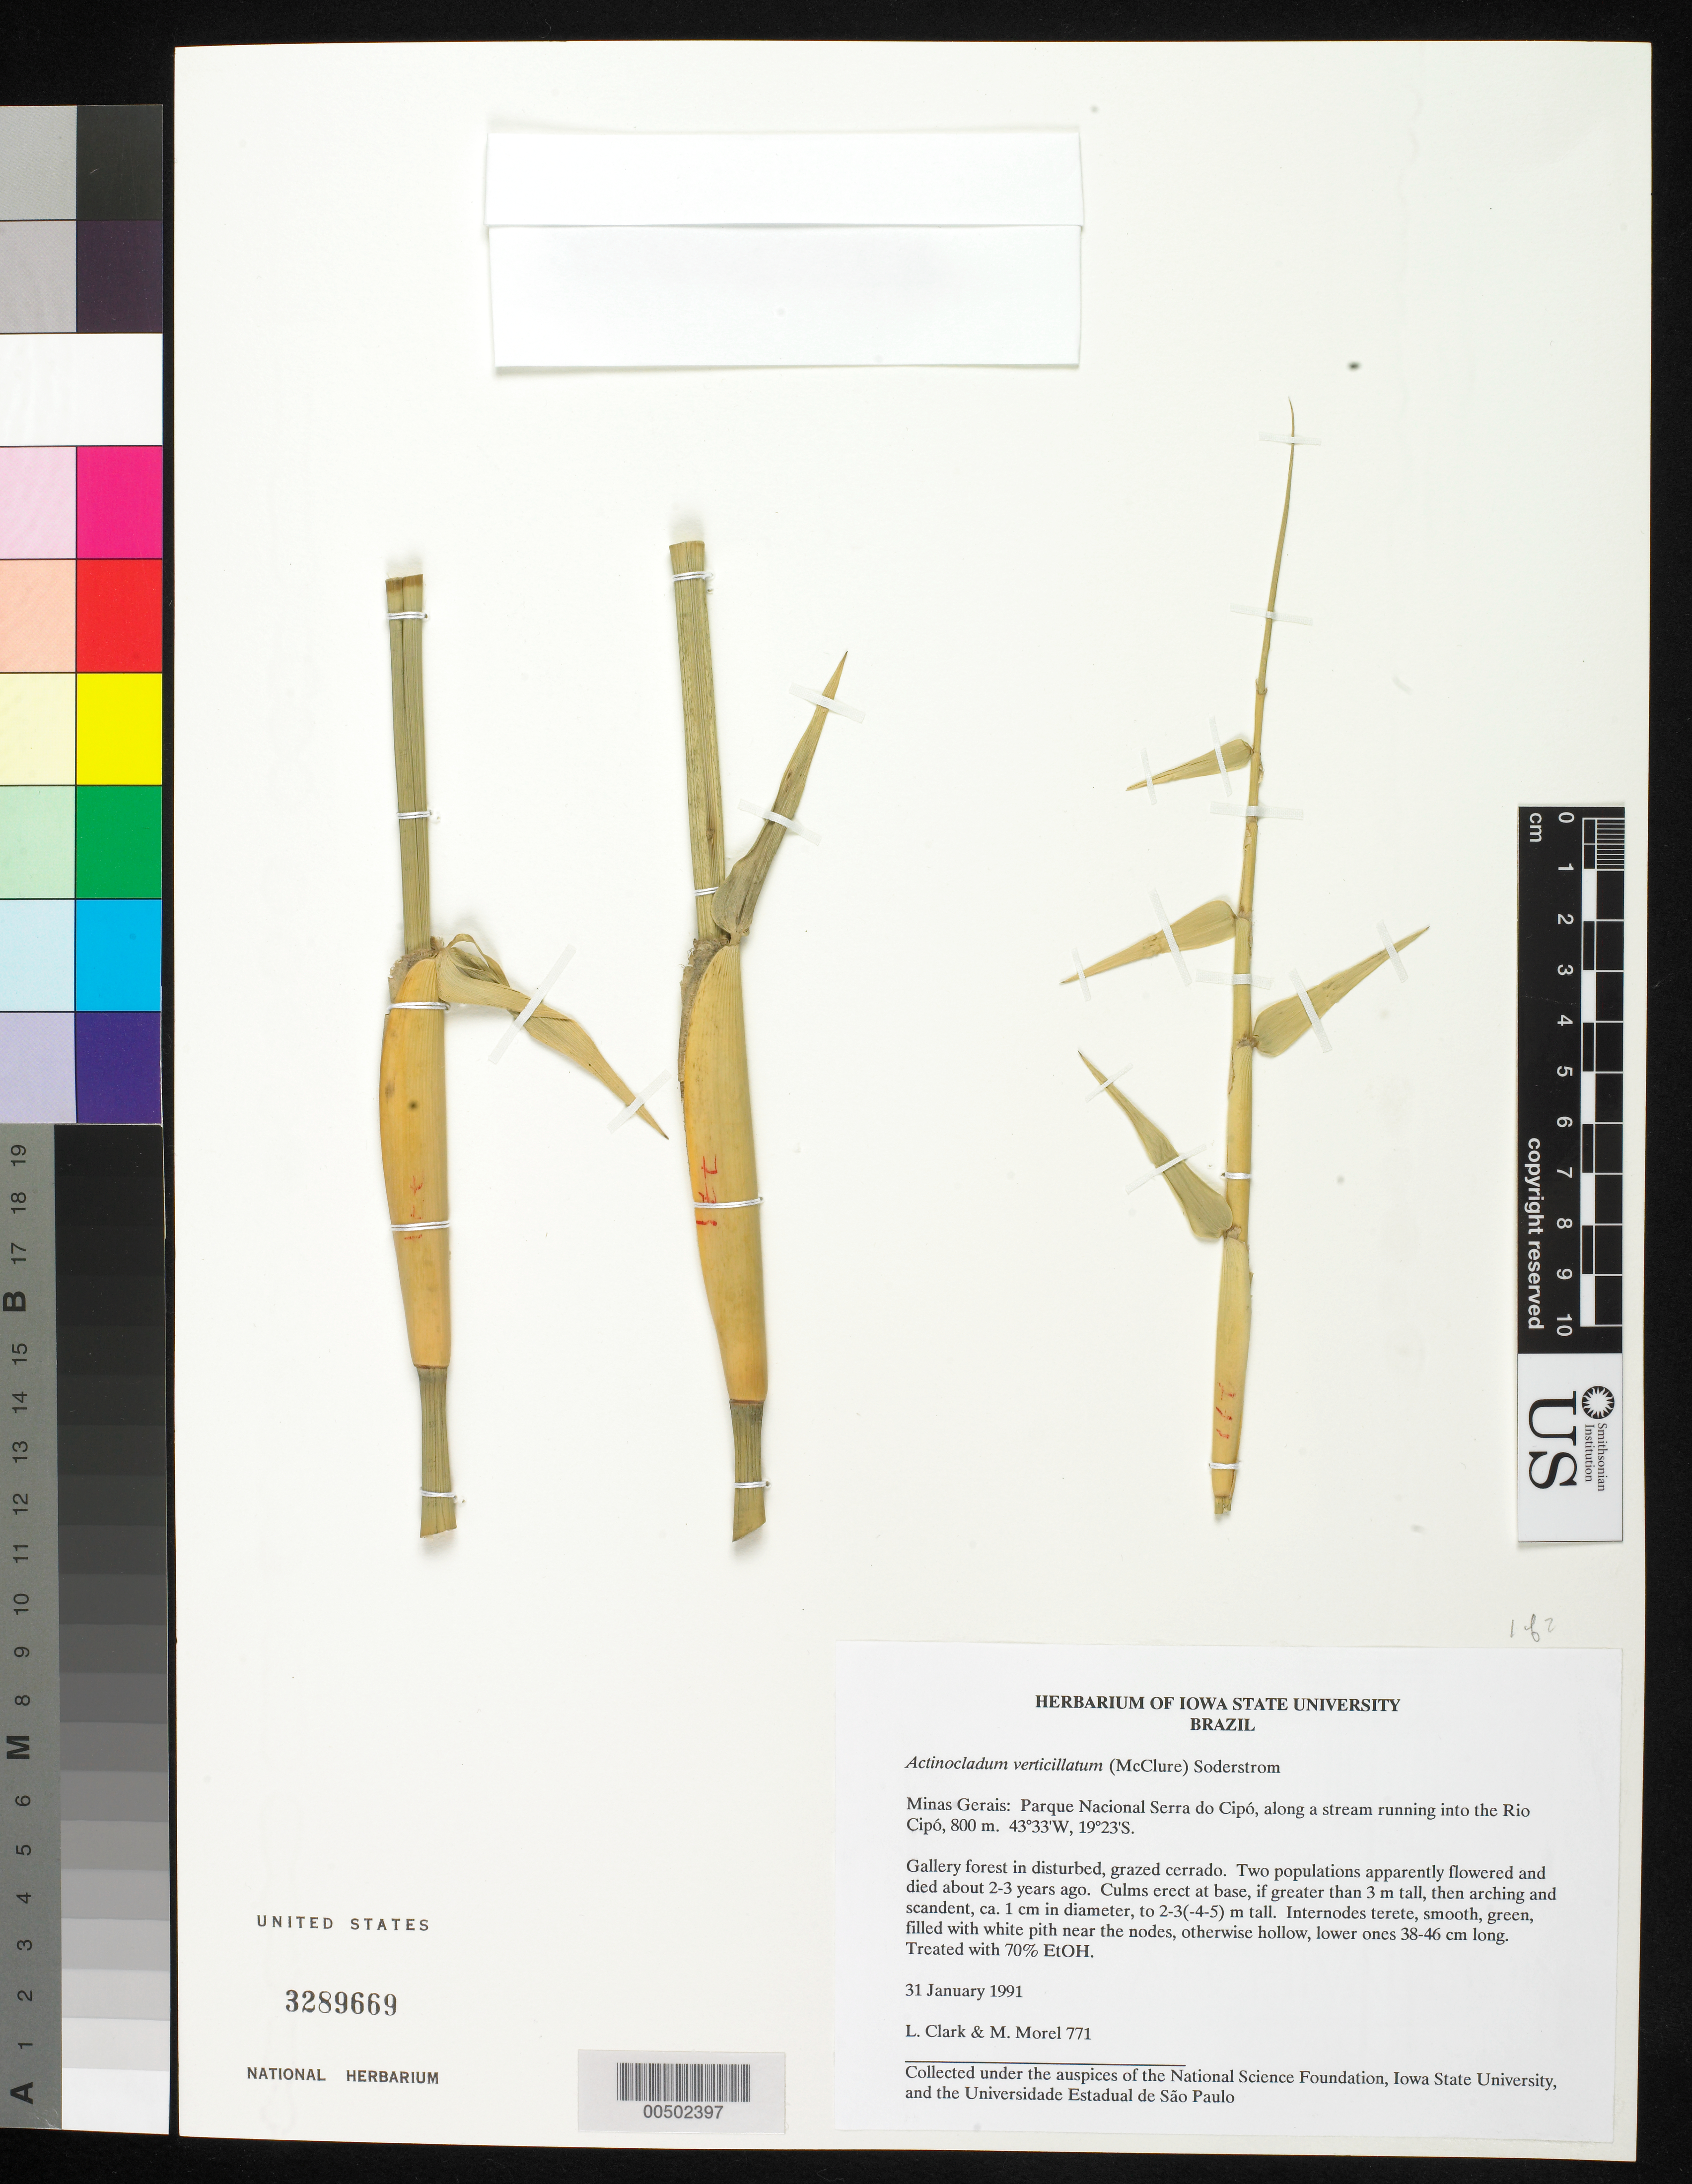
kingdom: Plantae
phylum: Tracheophyta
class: Liliopsida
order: Poales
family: Poaceae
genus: Actinocladum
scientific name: Actinocladum verticillatum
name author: (Nees) McClure ex Soderstr.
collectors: L. G. Clark & M. Morel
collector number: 771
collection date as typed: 31 Jan 1991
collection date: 1991-01-31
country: Brazil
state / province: Minas Gerais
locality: Parque nacional serra do cipo, along a stream running into the rio cipo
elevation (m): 800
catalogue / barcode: US 3289669